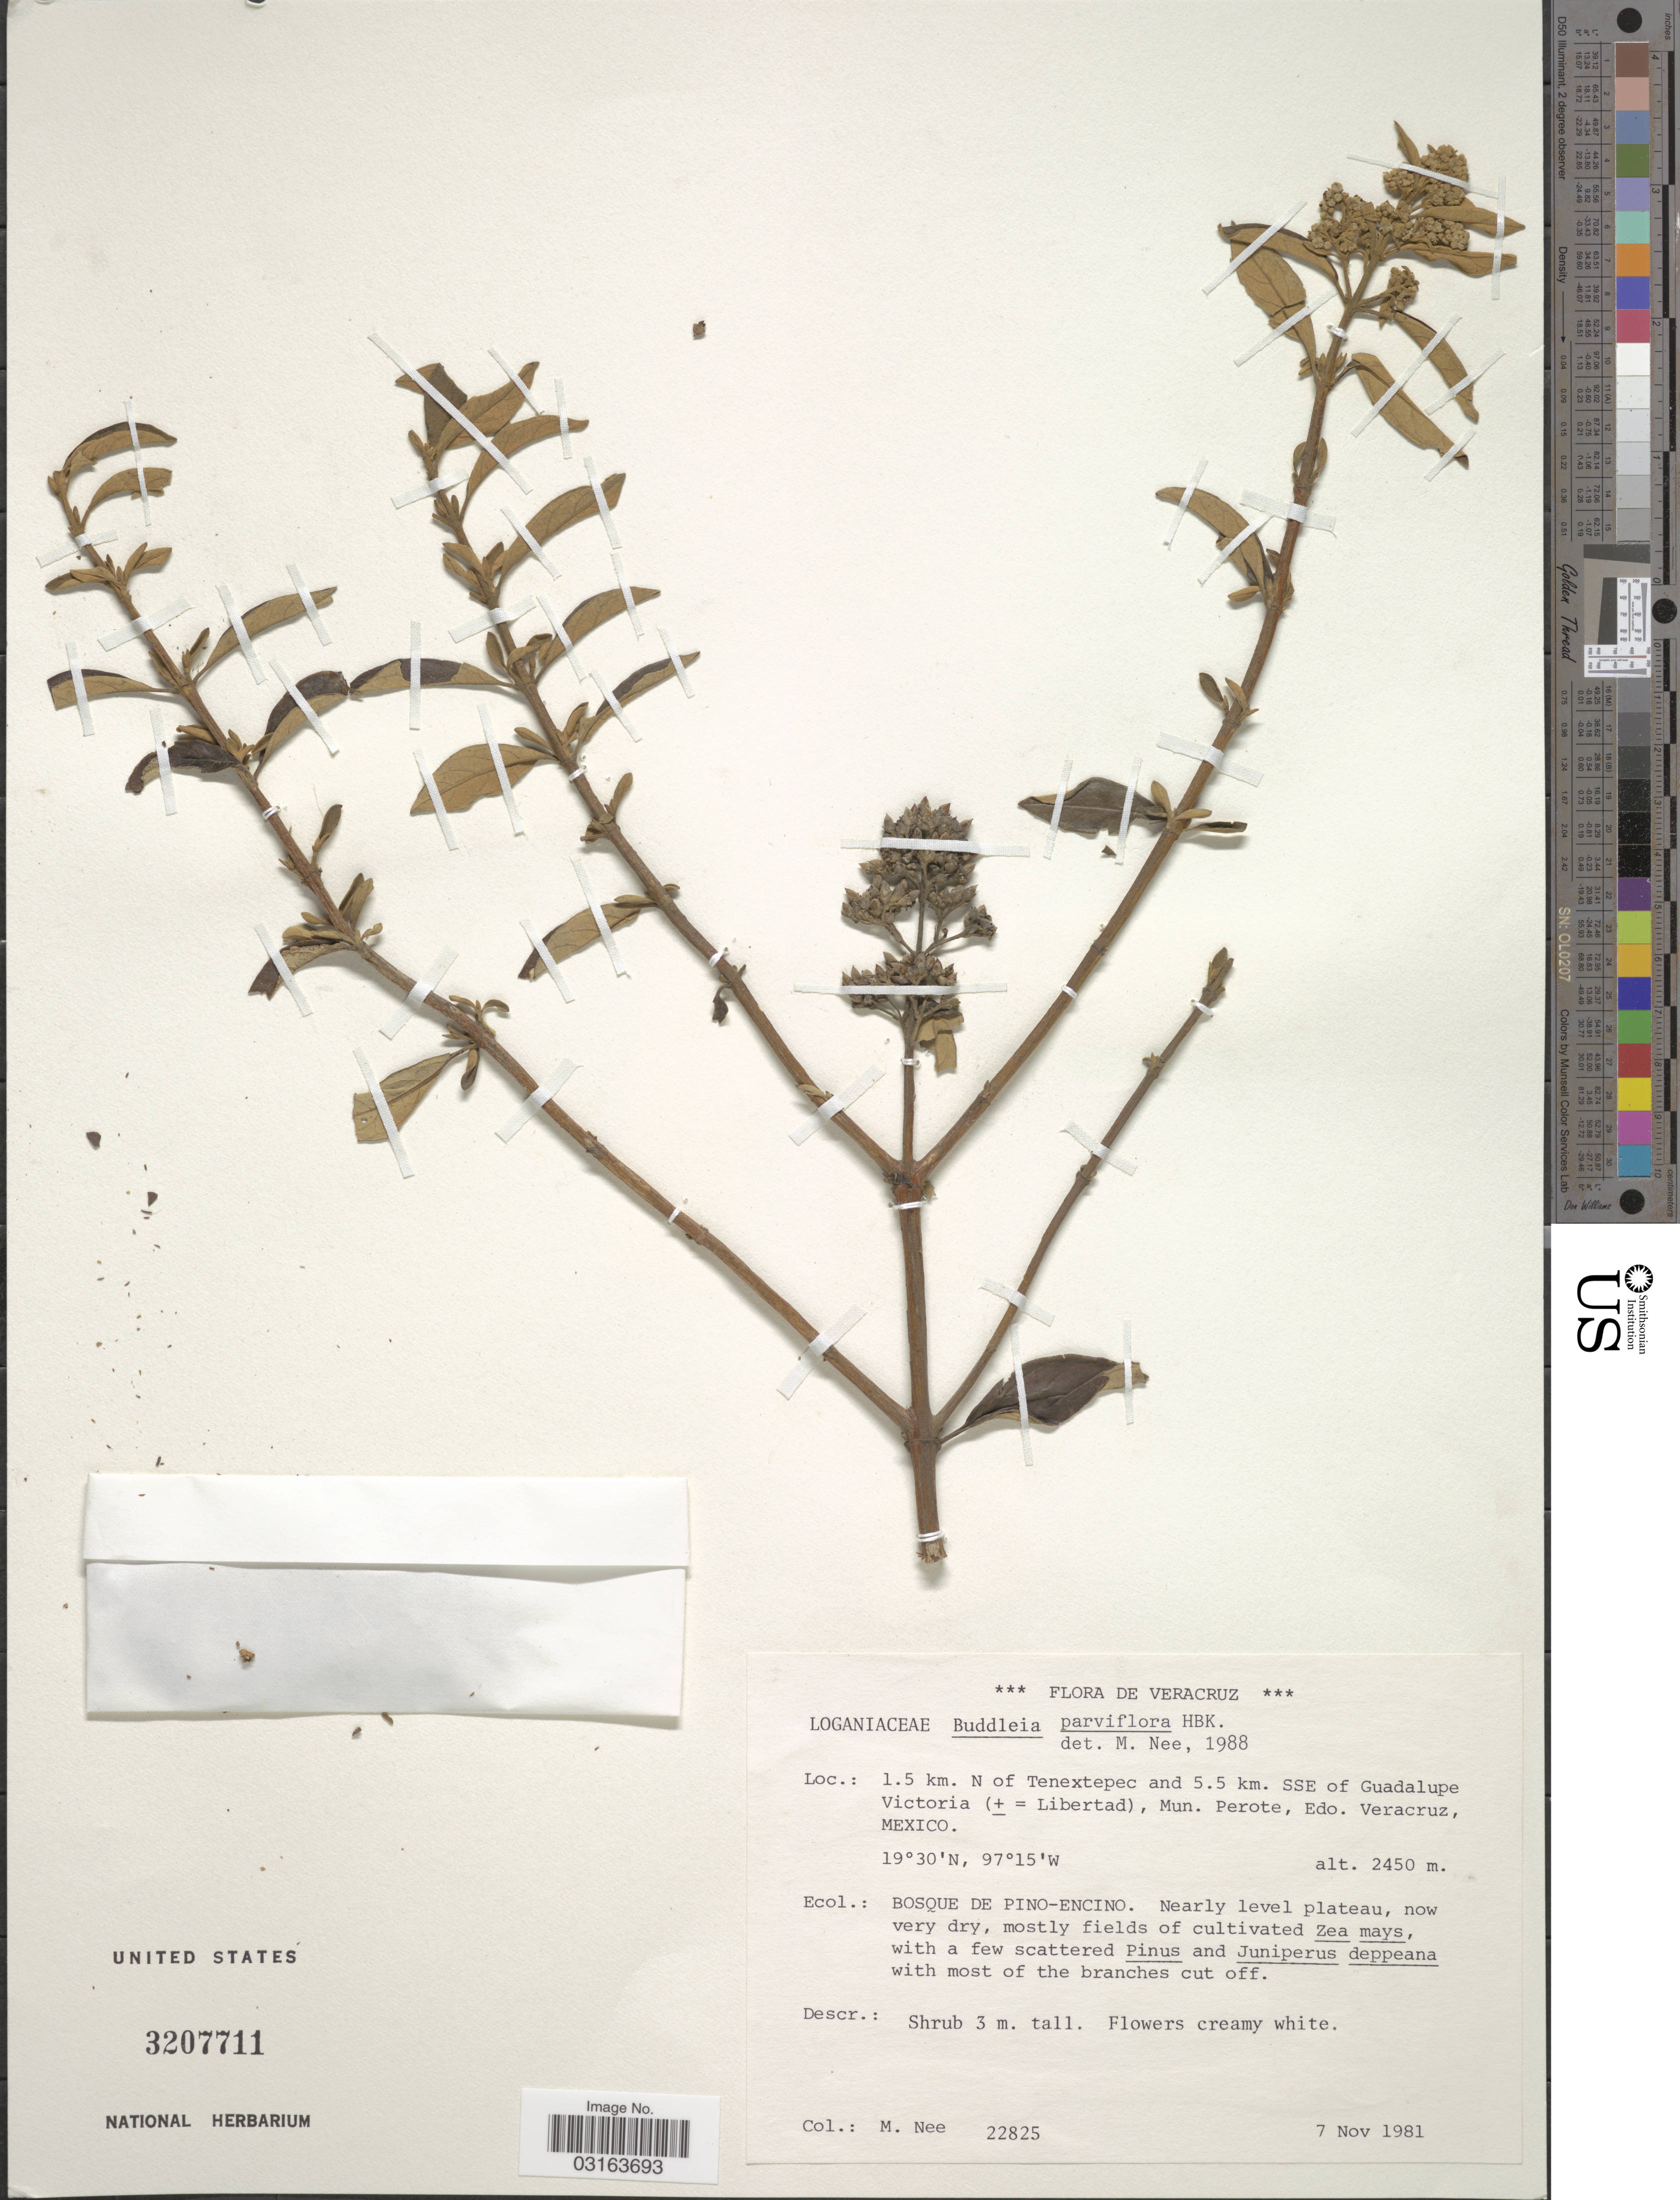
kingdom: Plantae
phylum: Tracheophyta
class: Magnoliopsida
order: Lamiales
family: Scrophulariaceae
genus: Buddleja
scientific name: Buddleja parviflora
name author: Kunth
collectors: M. Nee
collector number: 22825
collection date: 1981-11-07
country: Mexico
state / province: Veracruz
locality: Veracruz. 1.5 km. N of Tenextepec and 5.5 km. SSE of Guadalupe Victoria (± = Libertad), Mun. Perote.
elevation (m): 2450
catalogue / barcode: US 3207711